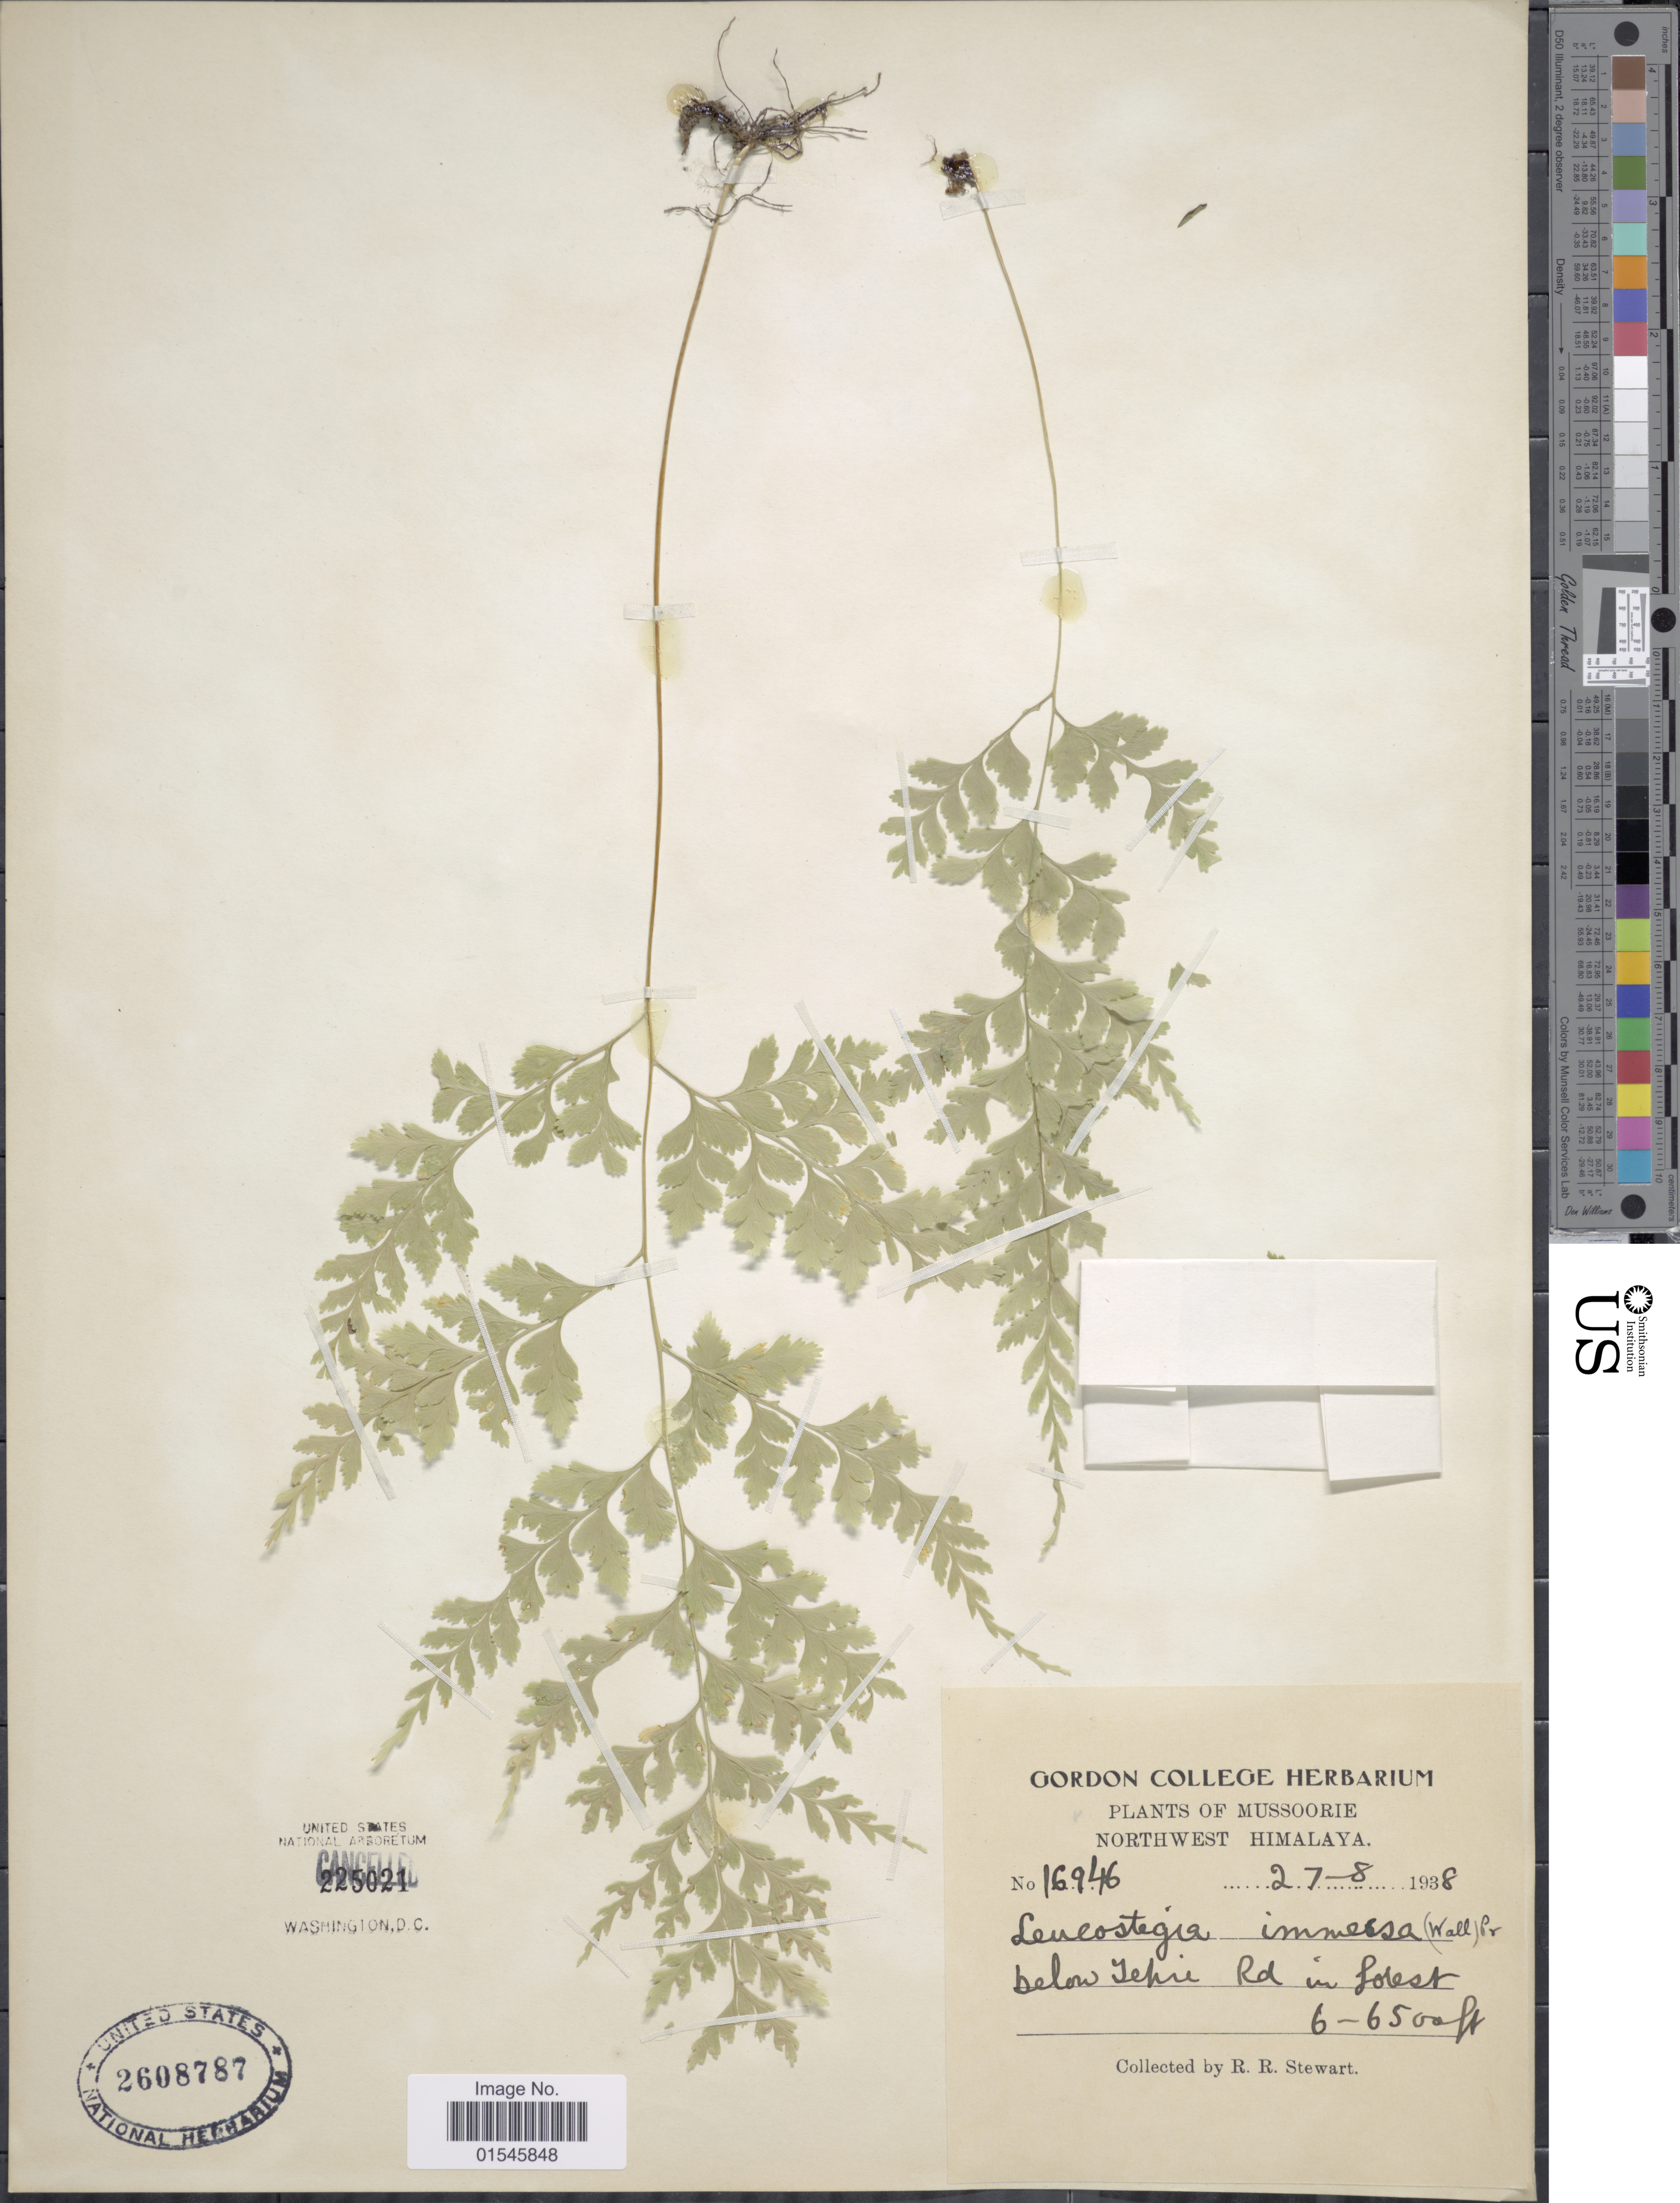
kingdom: Plantae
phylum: Tracheophyta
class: Polypodiopsida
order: Polypodiales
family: Hypodematiaceae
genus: Leucostegia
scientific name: Leucostegia truncata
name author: (D. Don) Fraser-Jenk.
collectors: R. R. Stewart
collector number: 16946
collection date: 1938-08-27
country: India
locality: Mussoorie, Northwest Himalaya, below Tehri Rd in forest.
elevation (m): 1829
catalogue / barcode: US 2608787